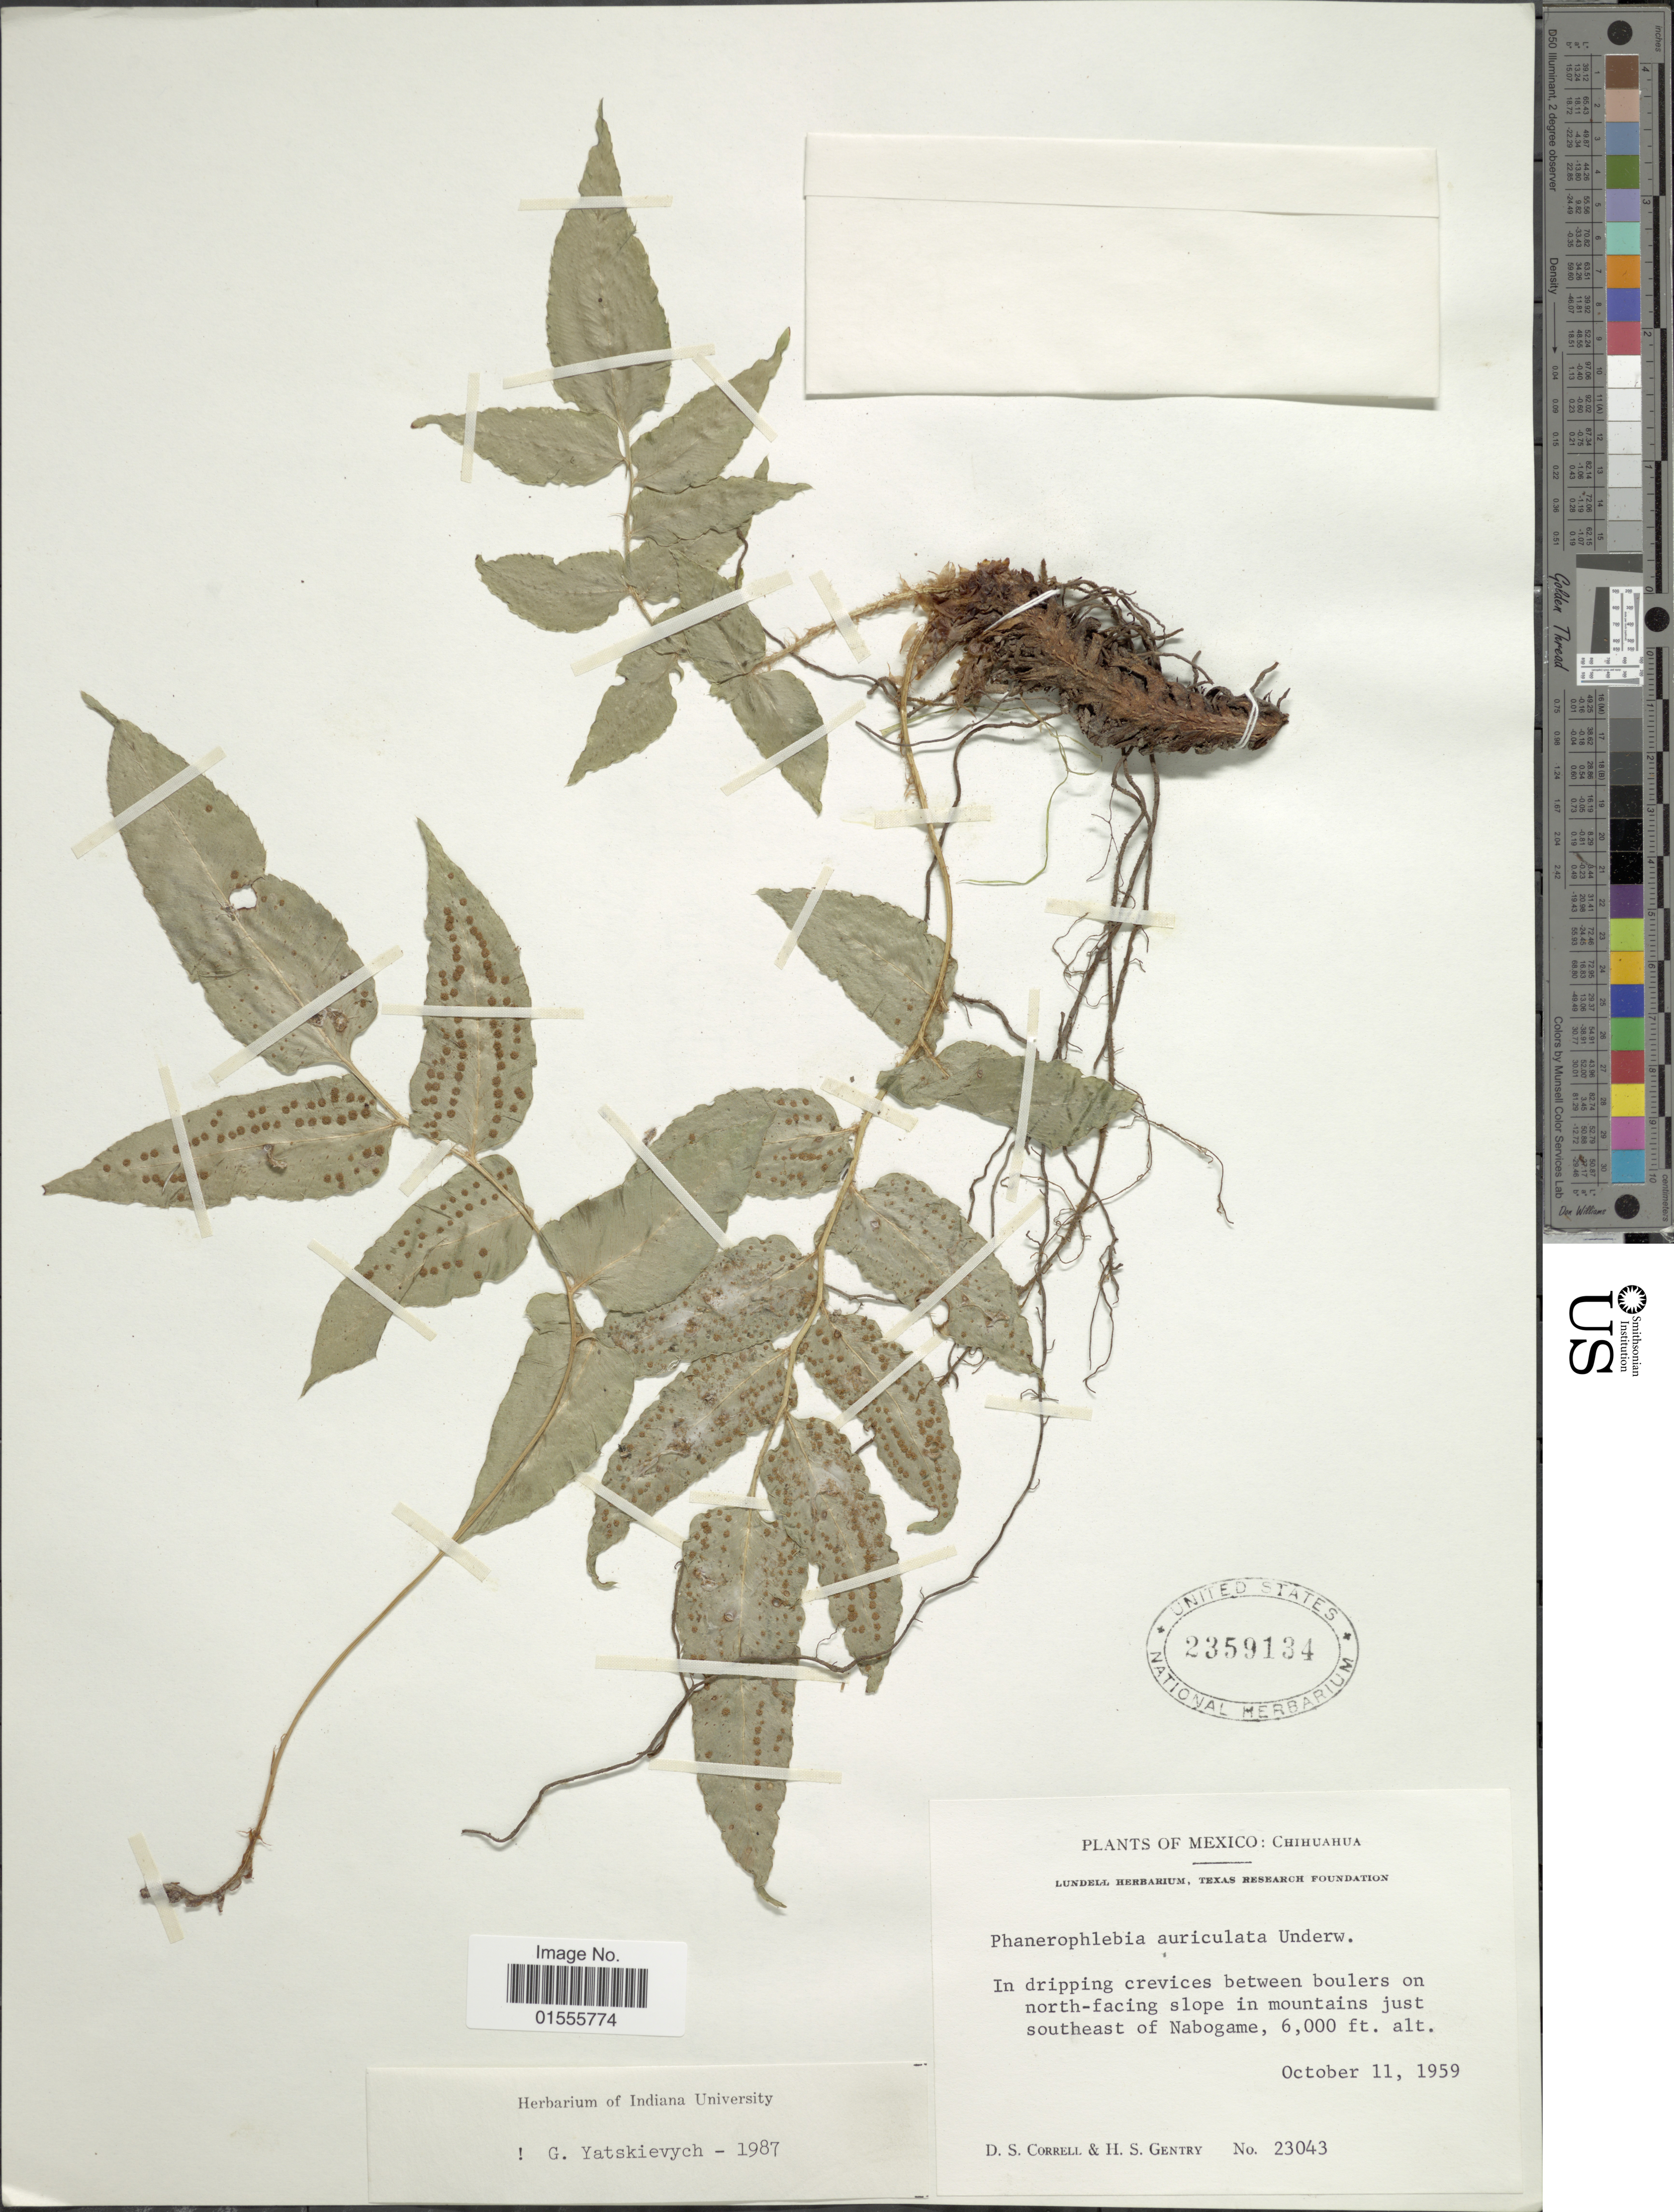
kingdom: Plantae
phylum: Tracheophyta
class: Polypodiopsida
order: Polypodiales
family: Dryopteridaceae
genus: Phanerophlebia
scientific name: Phanerophlebia auriculata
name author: Underw.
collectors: D. S. Correll & H. S. Gentry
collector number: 23043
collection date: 1959-10-11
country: Mexico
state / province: Chihuahua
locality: In dripping crevices between boulders on north-facing slope in mountains just southeast of Nabogame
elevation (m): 1829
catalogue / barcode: US 2359134